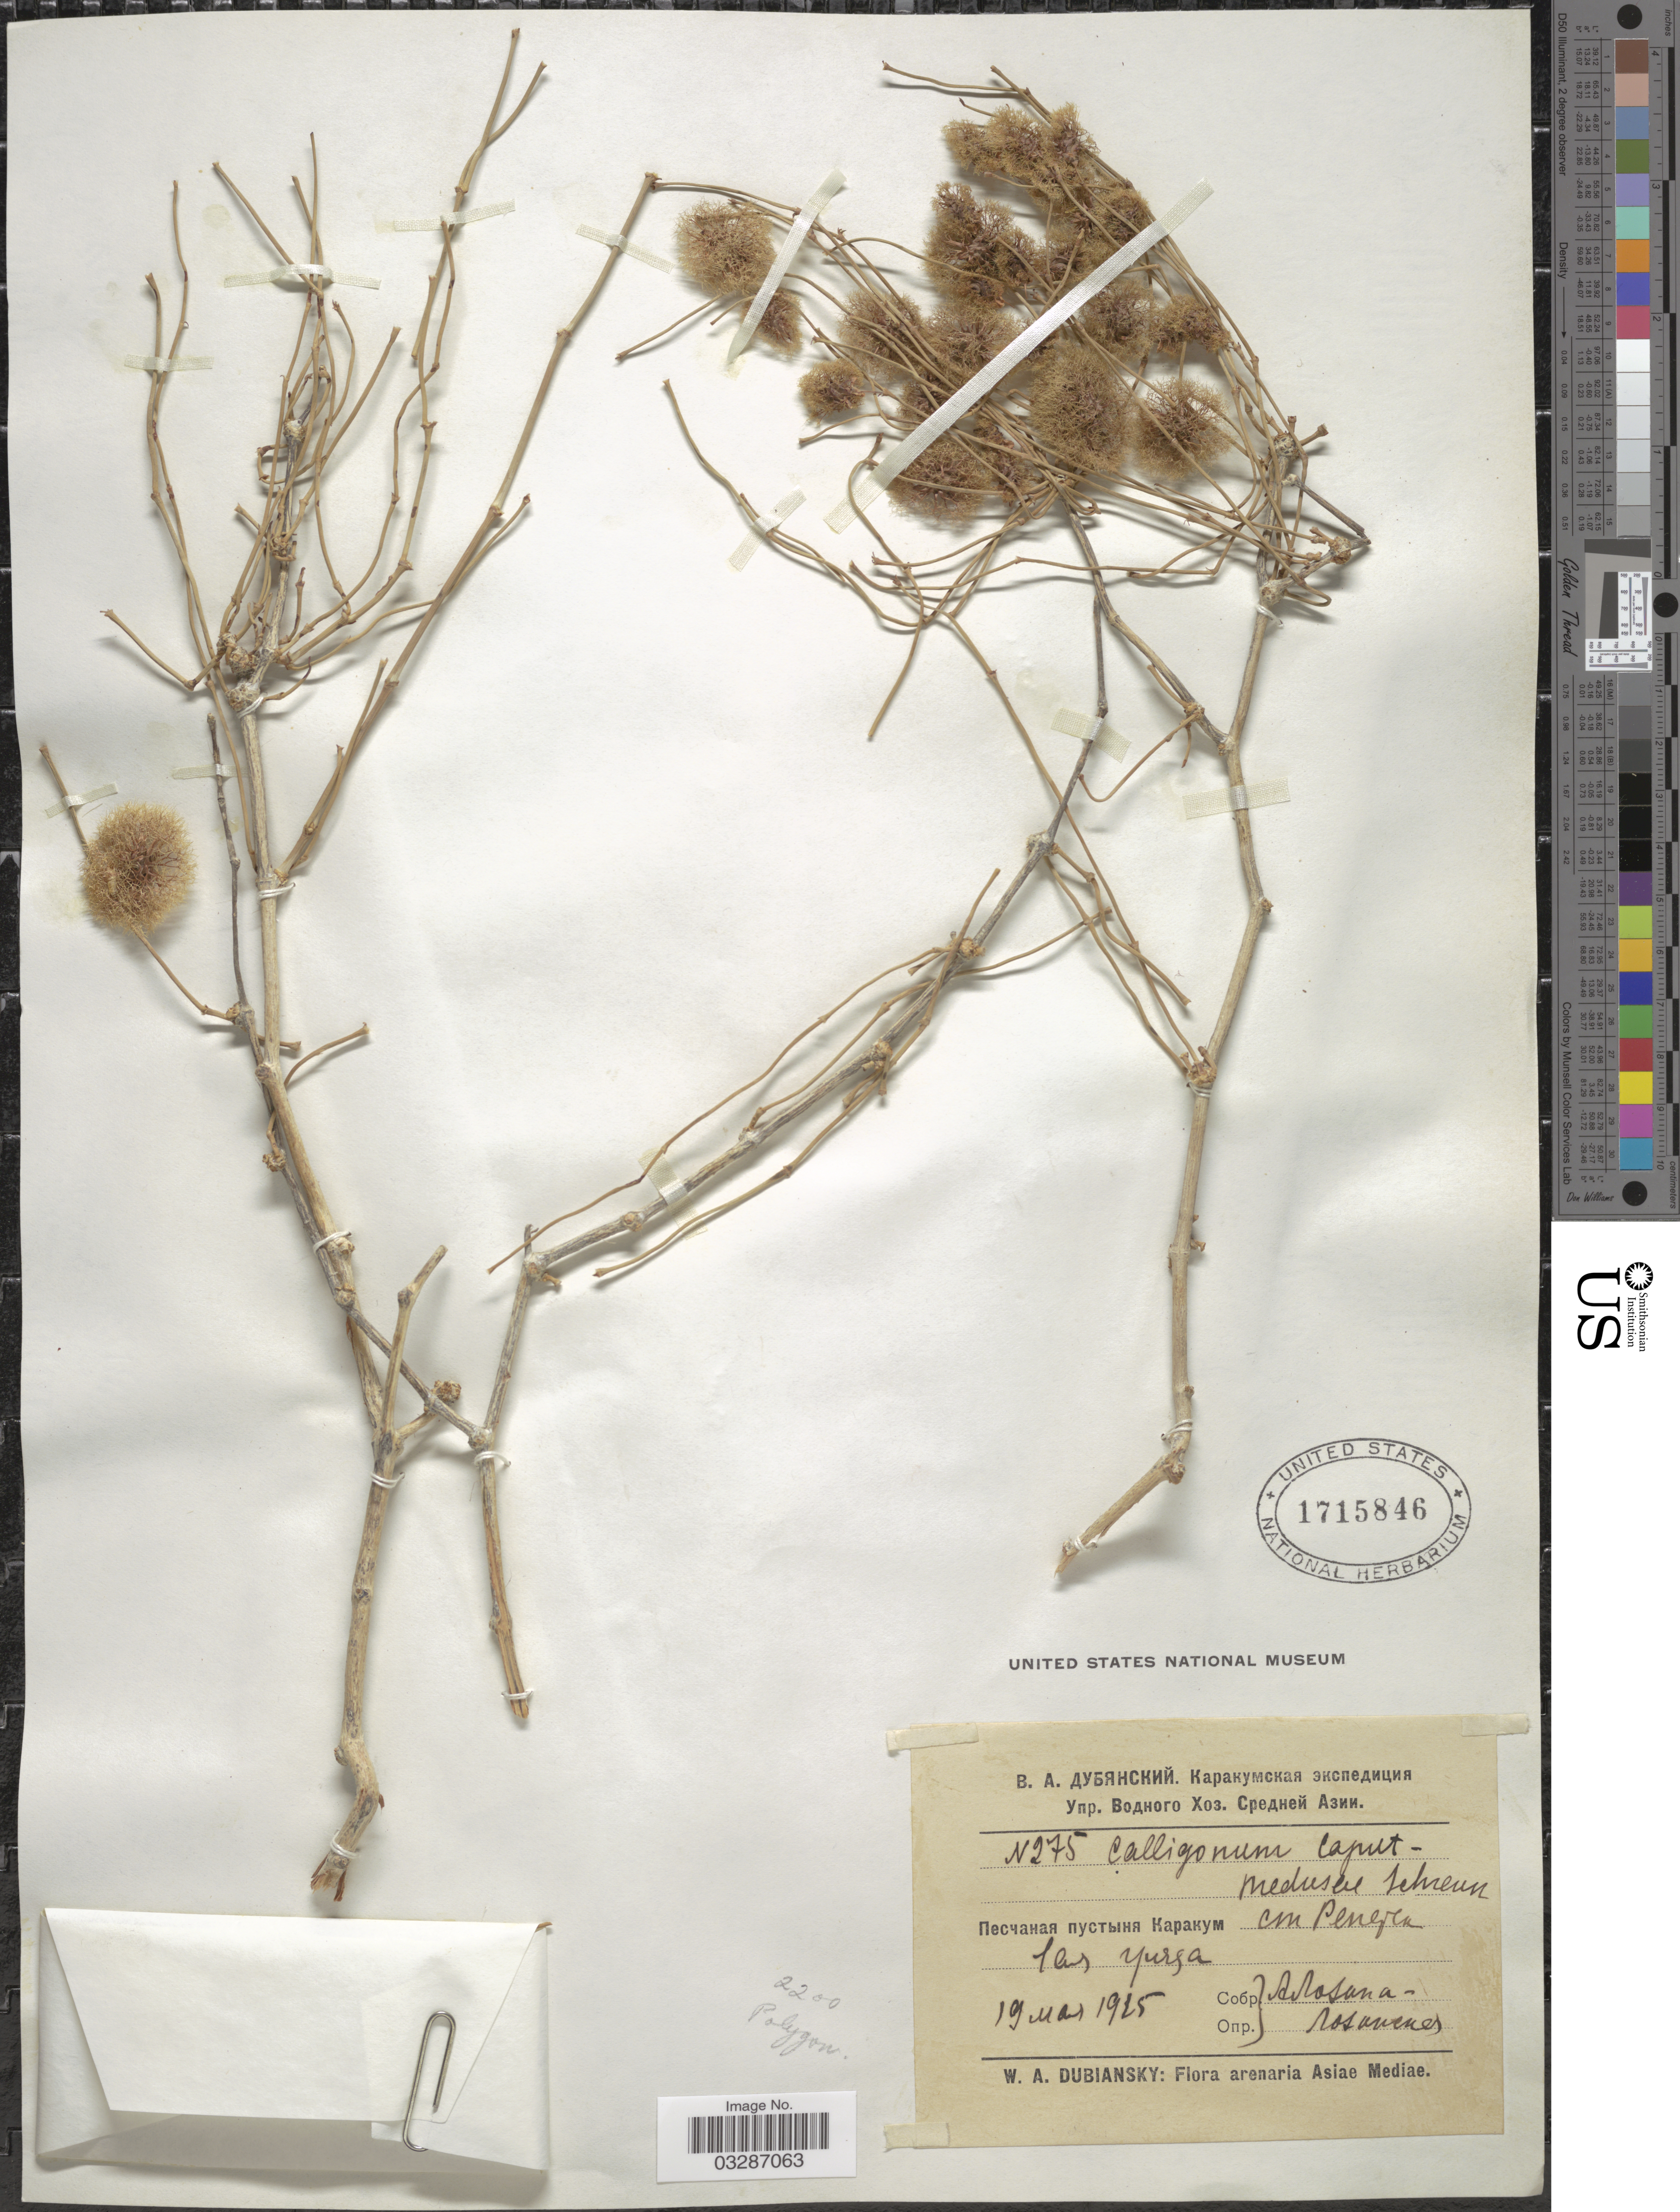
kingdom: Plantae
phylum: Tracheophyta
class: Magnoliopsida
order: Caryophyllales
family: Polygonaceae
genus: Calligonum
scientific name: Calligonum caput-medusae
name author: Schrenk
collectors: A. Lozina-Lozinskaya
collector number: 275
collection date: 1925-03-19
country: Turkmenistan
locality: Karakum Desert, vicinity of Station Repetek.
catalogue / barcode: US 1715846